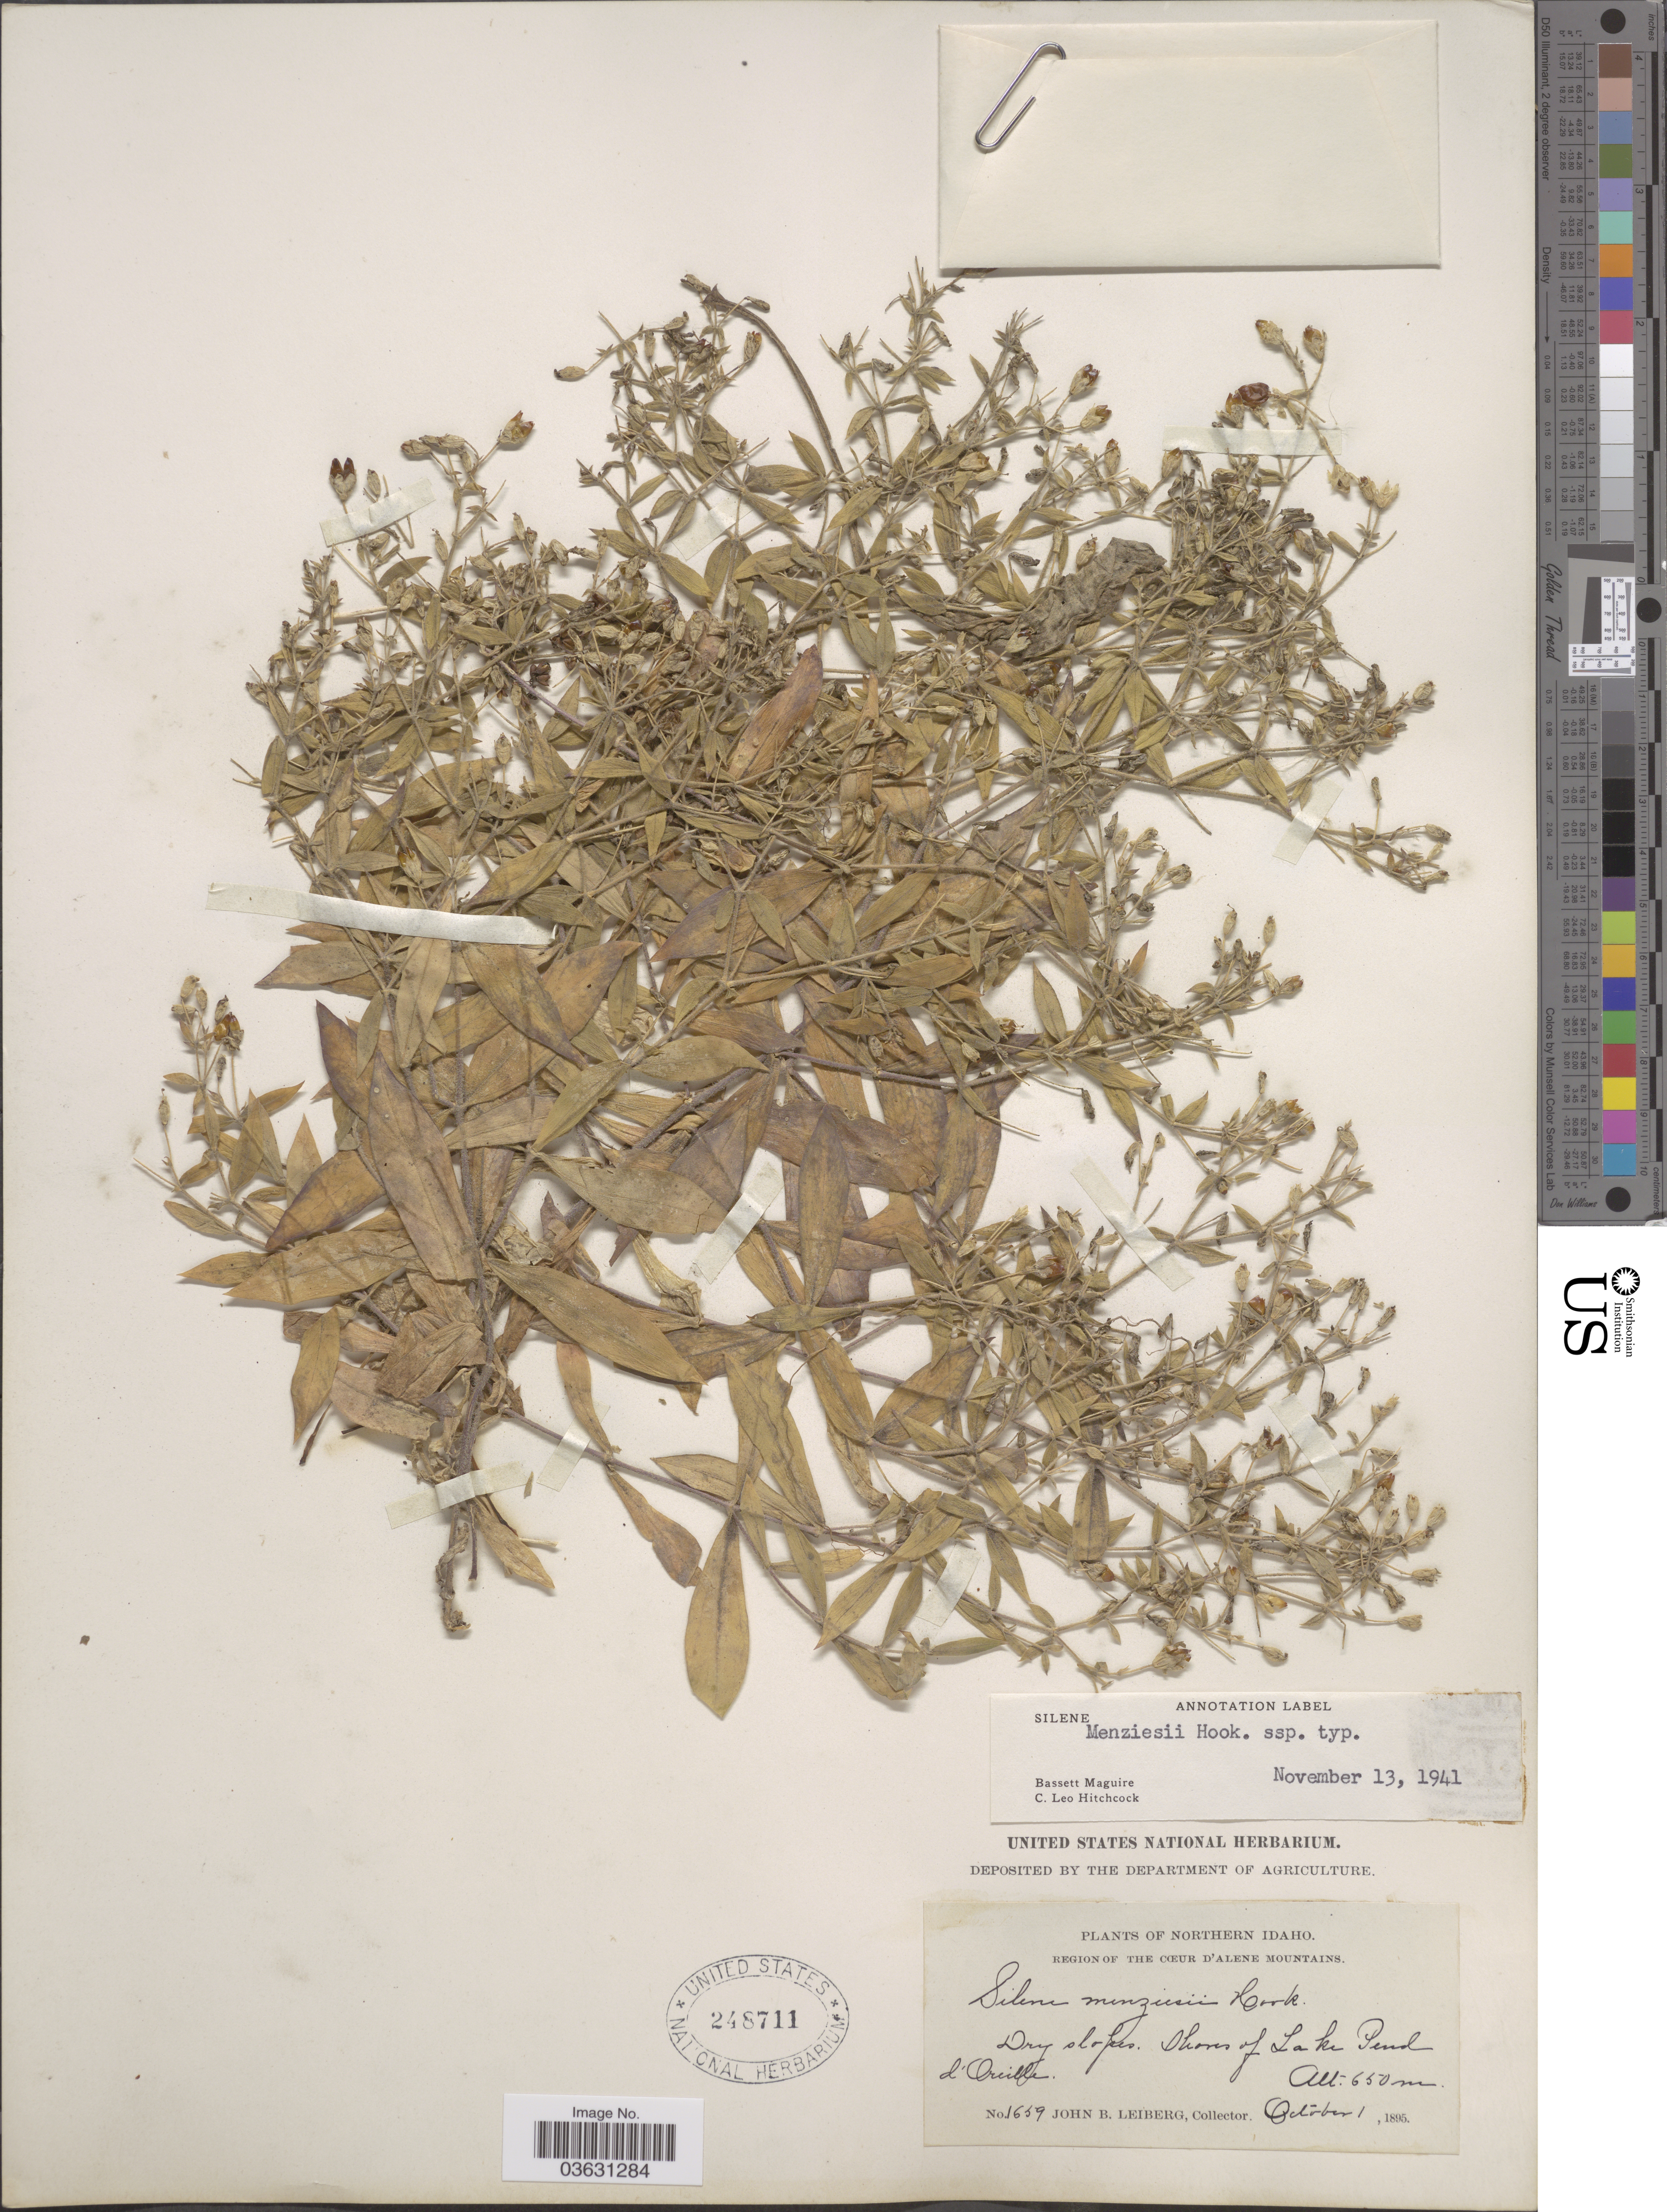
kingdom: Plantae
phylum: Tracheophyta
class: Magnoliopsida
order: Caryophyllales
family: Caryophyllaceae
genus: Silene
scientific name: Silene menziesii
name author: Hook.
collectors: J. B. Leiberg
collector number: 1659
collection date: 1895-10-01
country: United States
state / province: Idaho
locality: Northern Idaho. Region of the Cœur d'Alene Mountains. Shores of Lake Pend.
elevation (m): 650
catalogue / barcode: US 248711